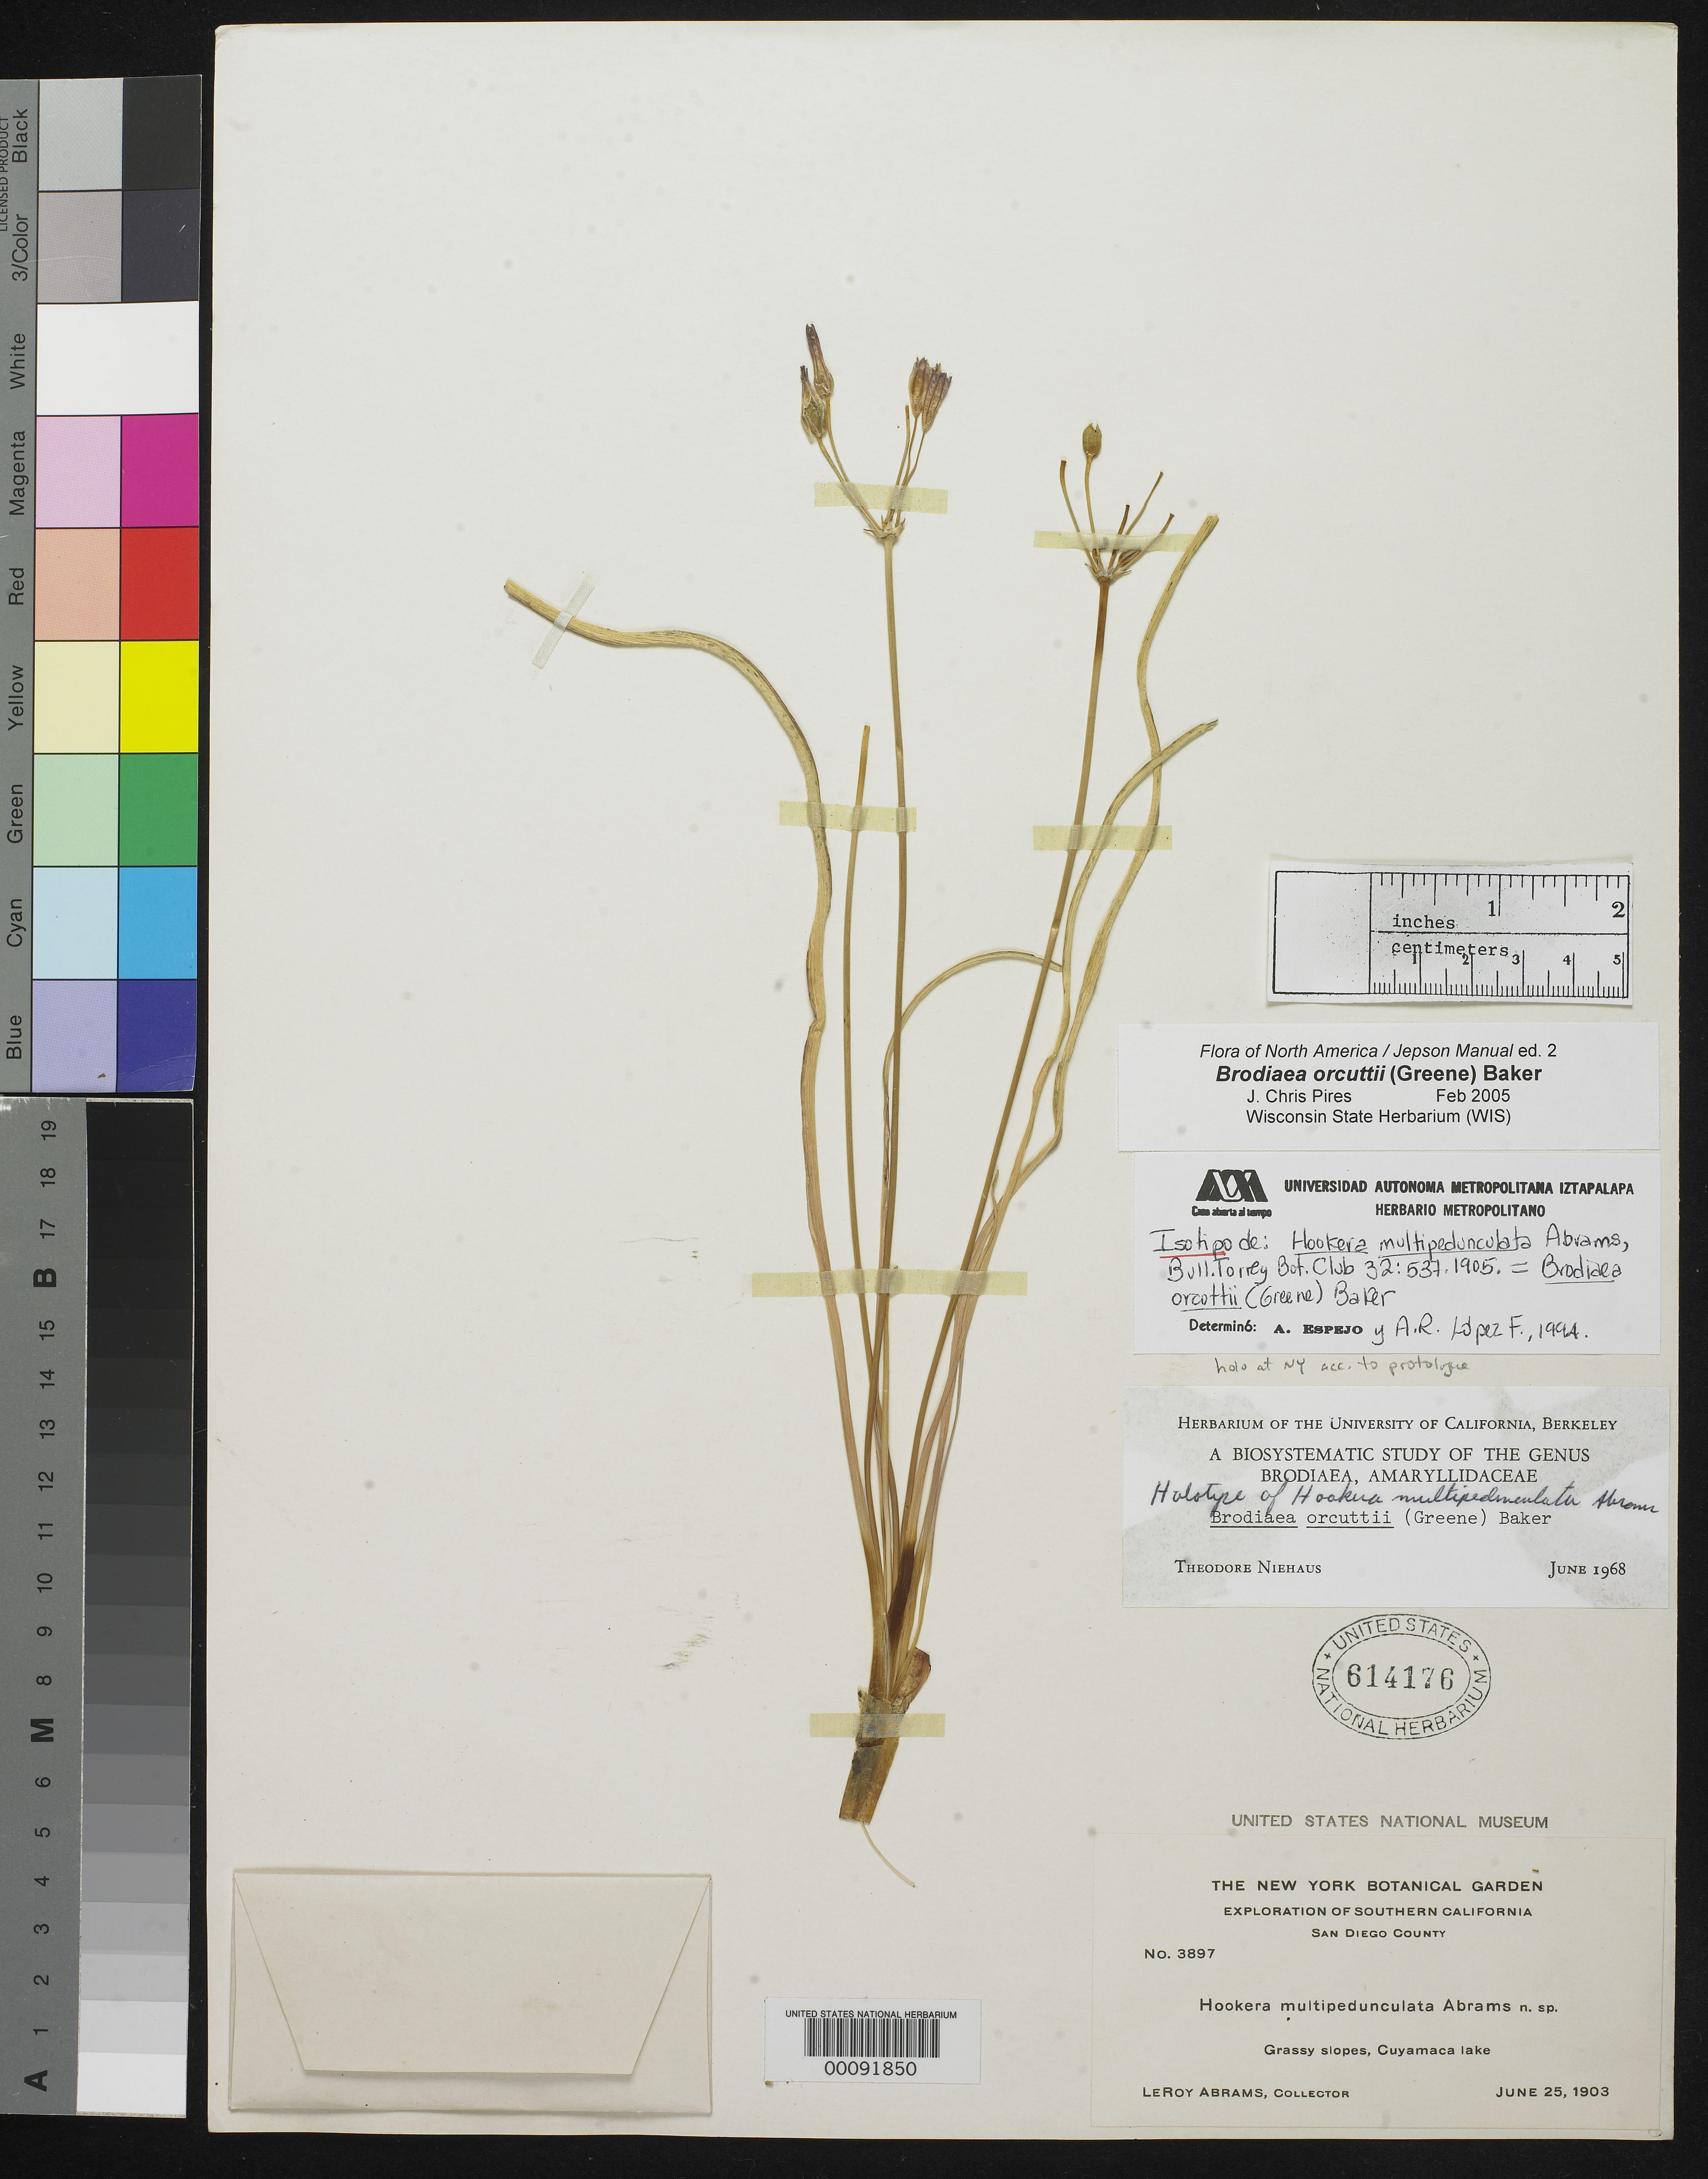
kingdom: Plantae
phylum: Tracheophyta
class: Liliopsida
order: Asparagales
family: Asparagaceae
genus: Hookera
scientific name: Hookera multipedunculata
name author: Abrams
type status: Isotype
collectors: L. Abrams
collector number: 3897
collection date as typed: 25 Jun 1903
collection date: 1903-06-25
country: United States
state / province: California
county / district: San Diego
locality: Cuyamaca Lake.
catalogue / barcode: US 614176